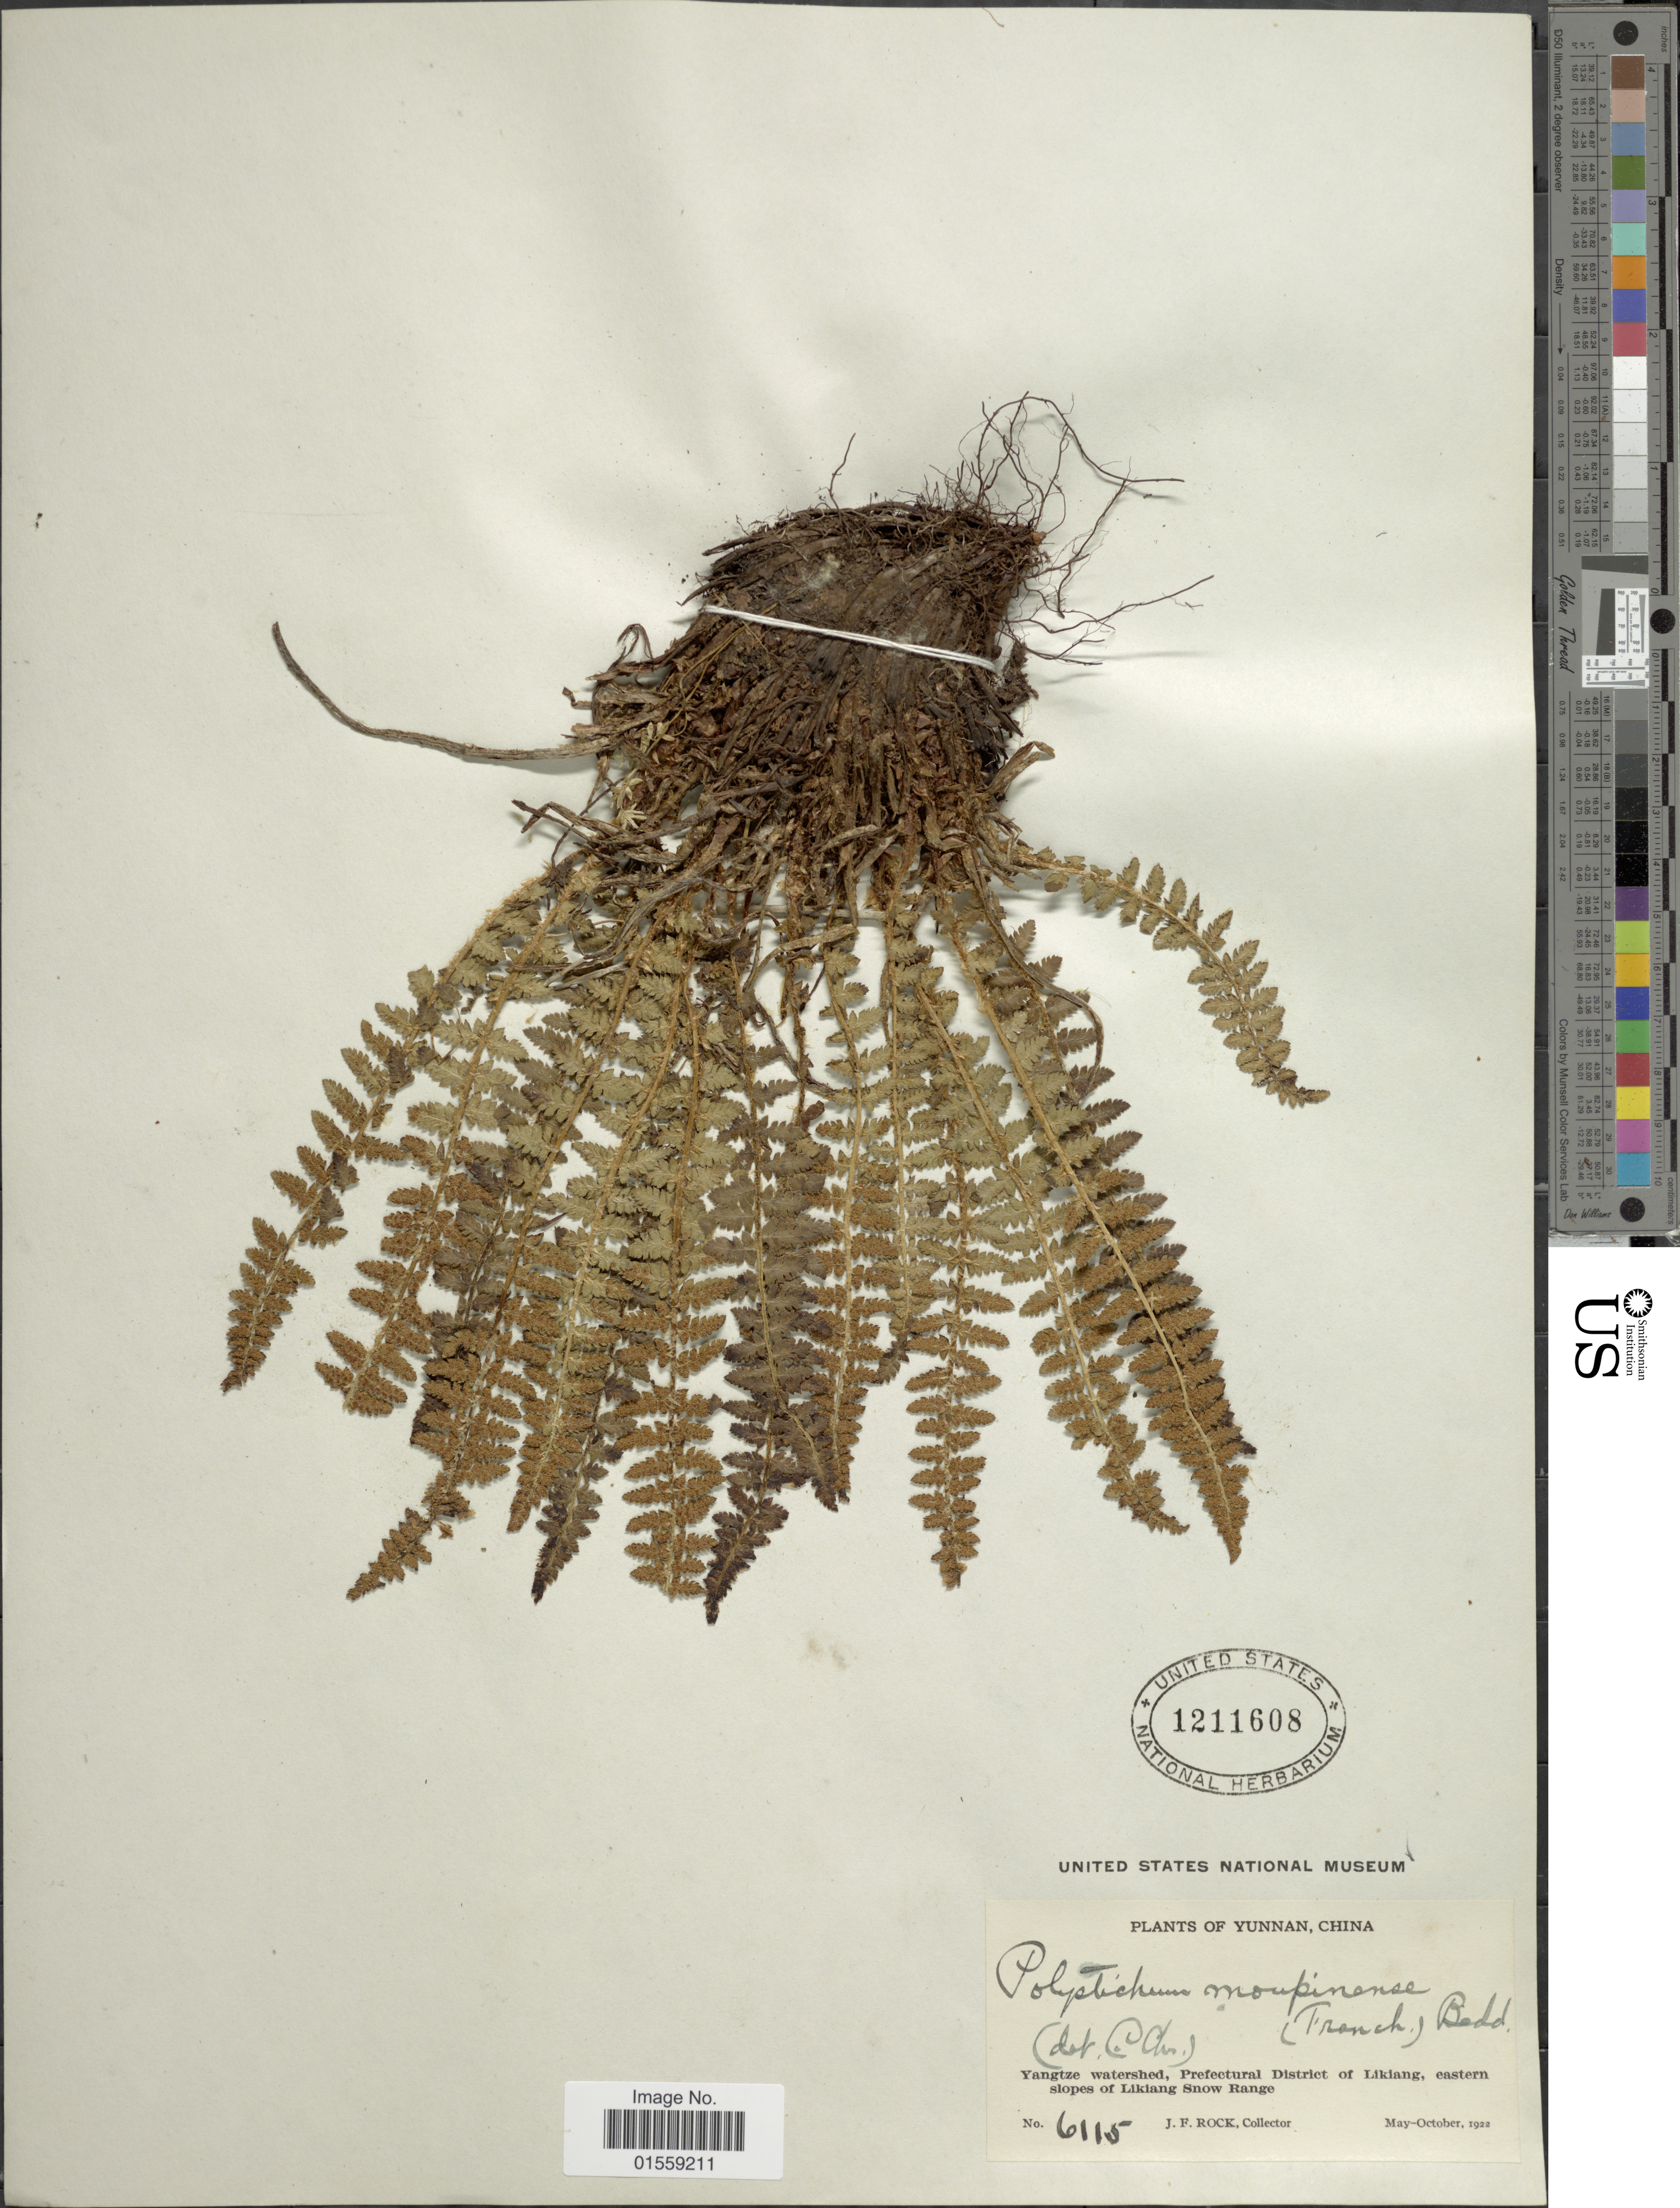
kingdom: Plantae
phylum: Tracheophyta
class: Polypodiopsida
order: Polypodiales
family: Dryopteridaceae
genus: Polystichum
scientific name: Polystichum moupinense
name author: (Franch.) Bedd.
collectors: J. Rock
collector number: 6115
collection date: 1922-05/1922-10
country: China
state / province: Yunnan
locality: Yangtze watershed, Prefectural District of Likiang, eastern slopes of Likiang Snow Range.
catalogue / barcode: US 1211608